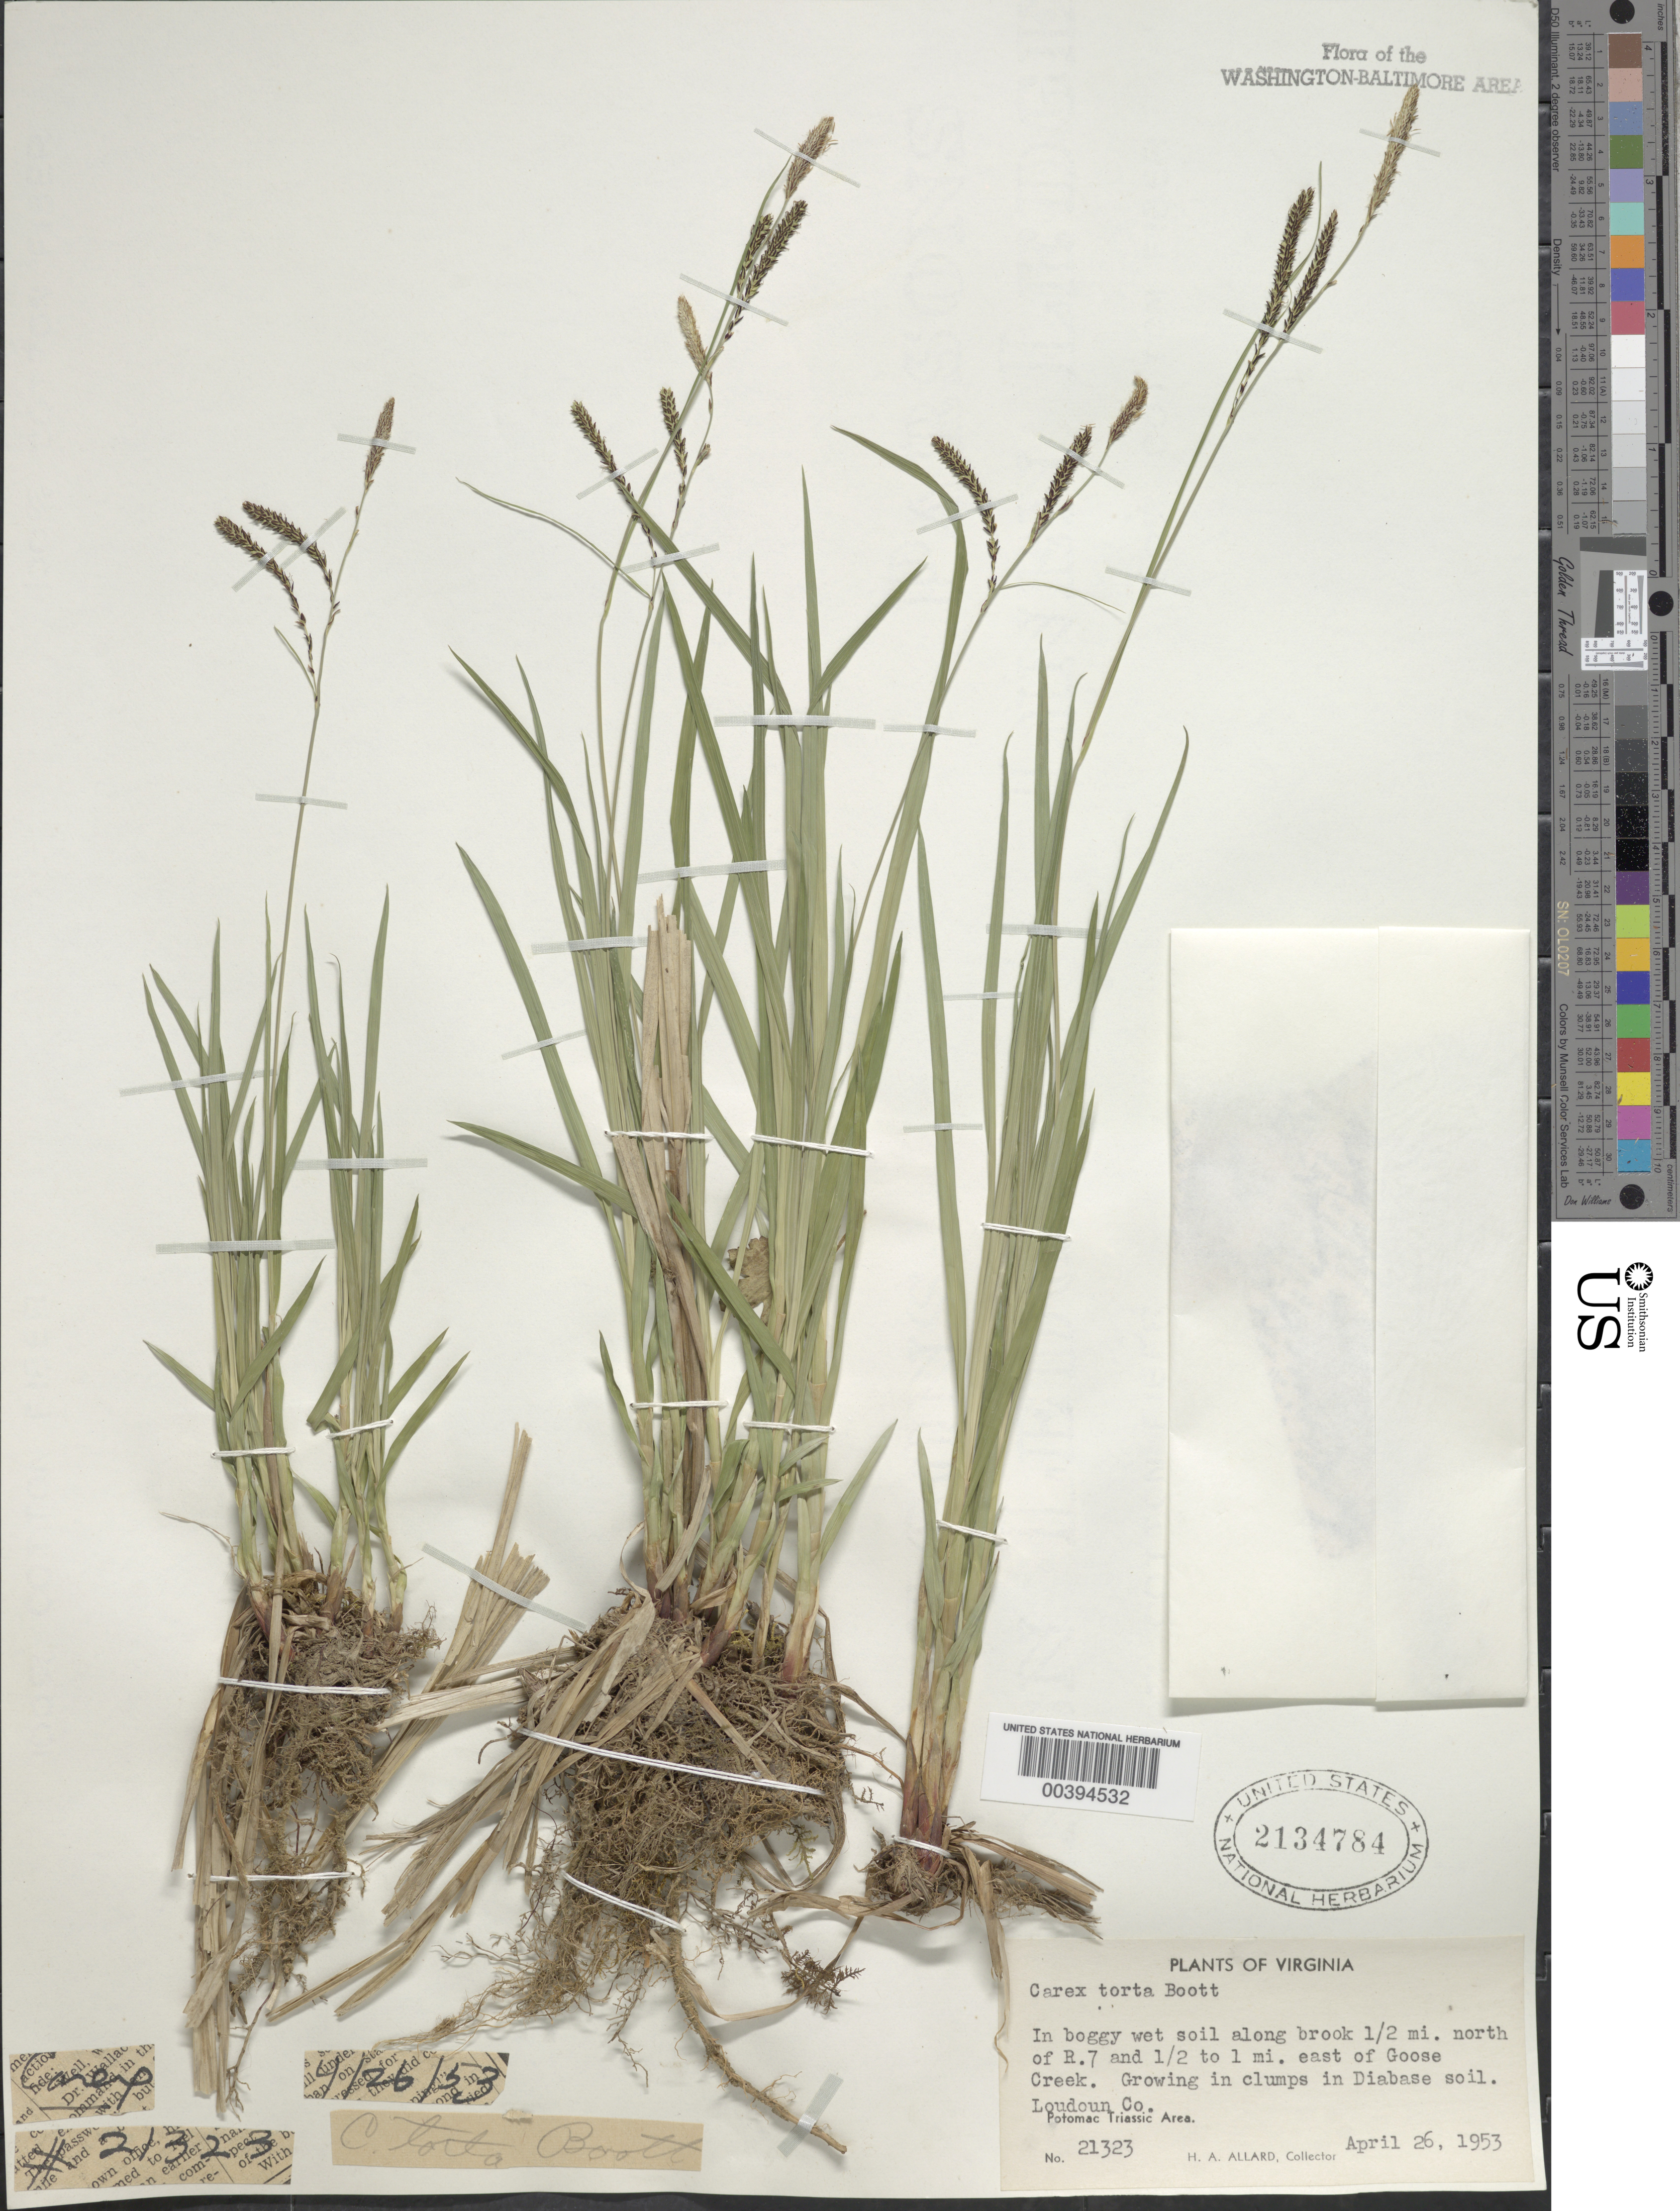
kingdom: Plantae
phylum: Tracheophyta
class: Liliopsida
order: Poales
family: Cyperaceae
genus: Carex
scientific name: Carex torta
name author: Boott ex Tuck.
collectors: H. A. Allard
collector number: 21323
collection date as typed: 26 Apr 1953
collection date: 1953-04-26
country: United States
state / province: Virginia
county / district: Loudoun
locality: North of Route 7 and east of Goose Creek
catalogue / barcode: US 2134784